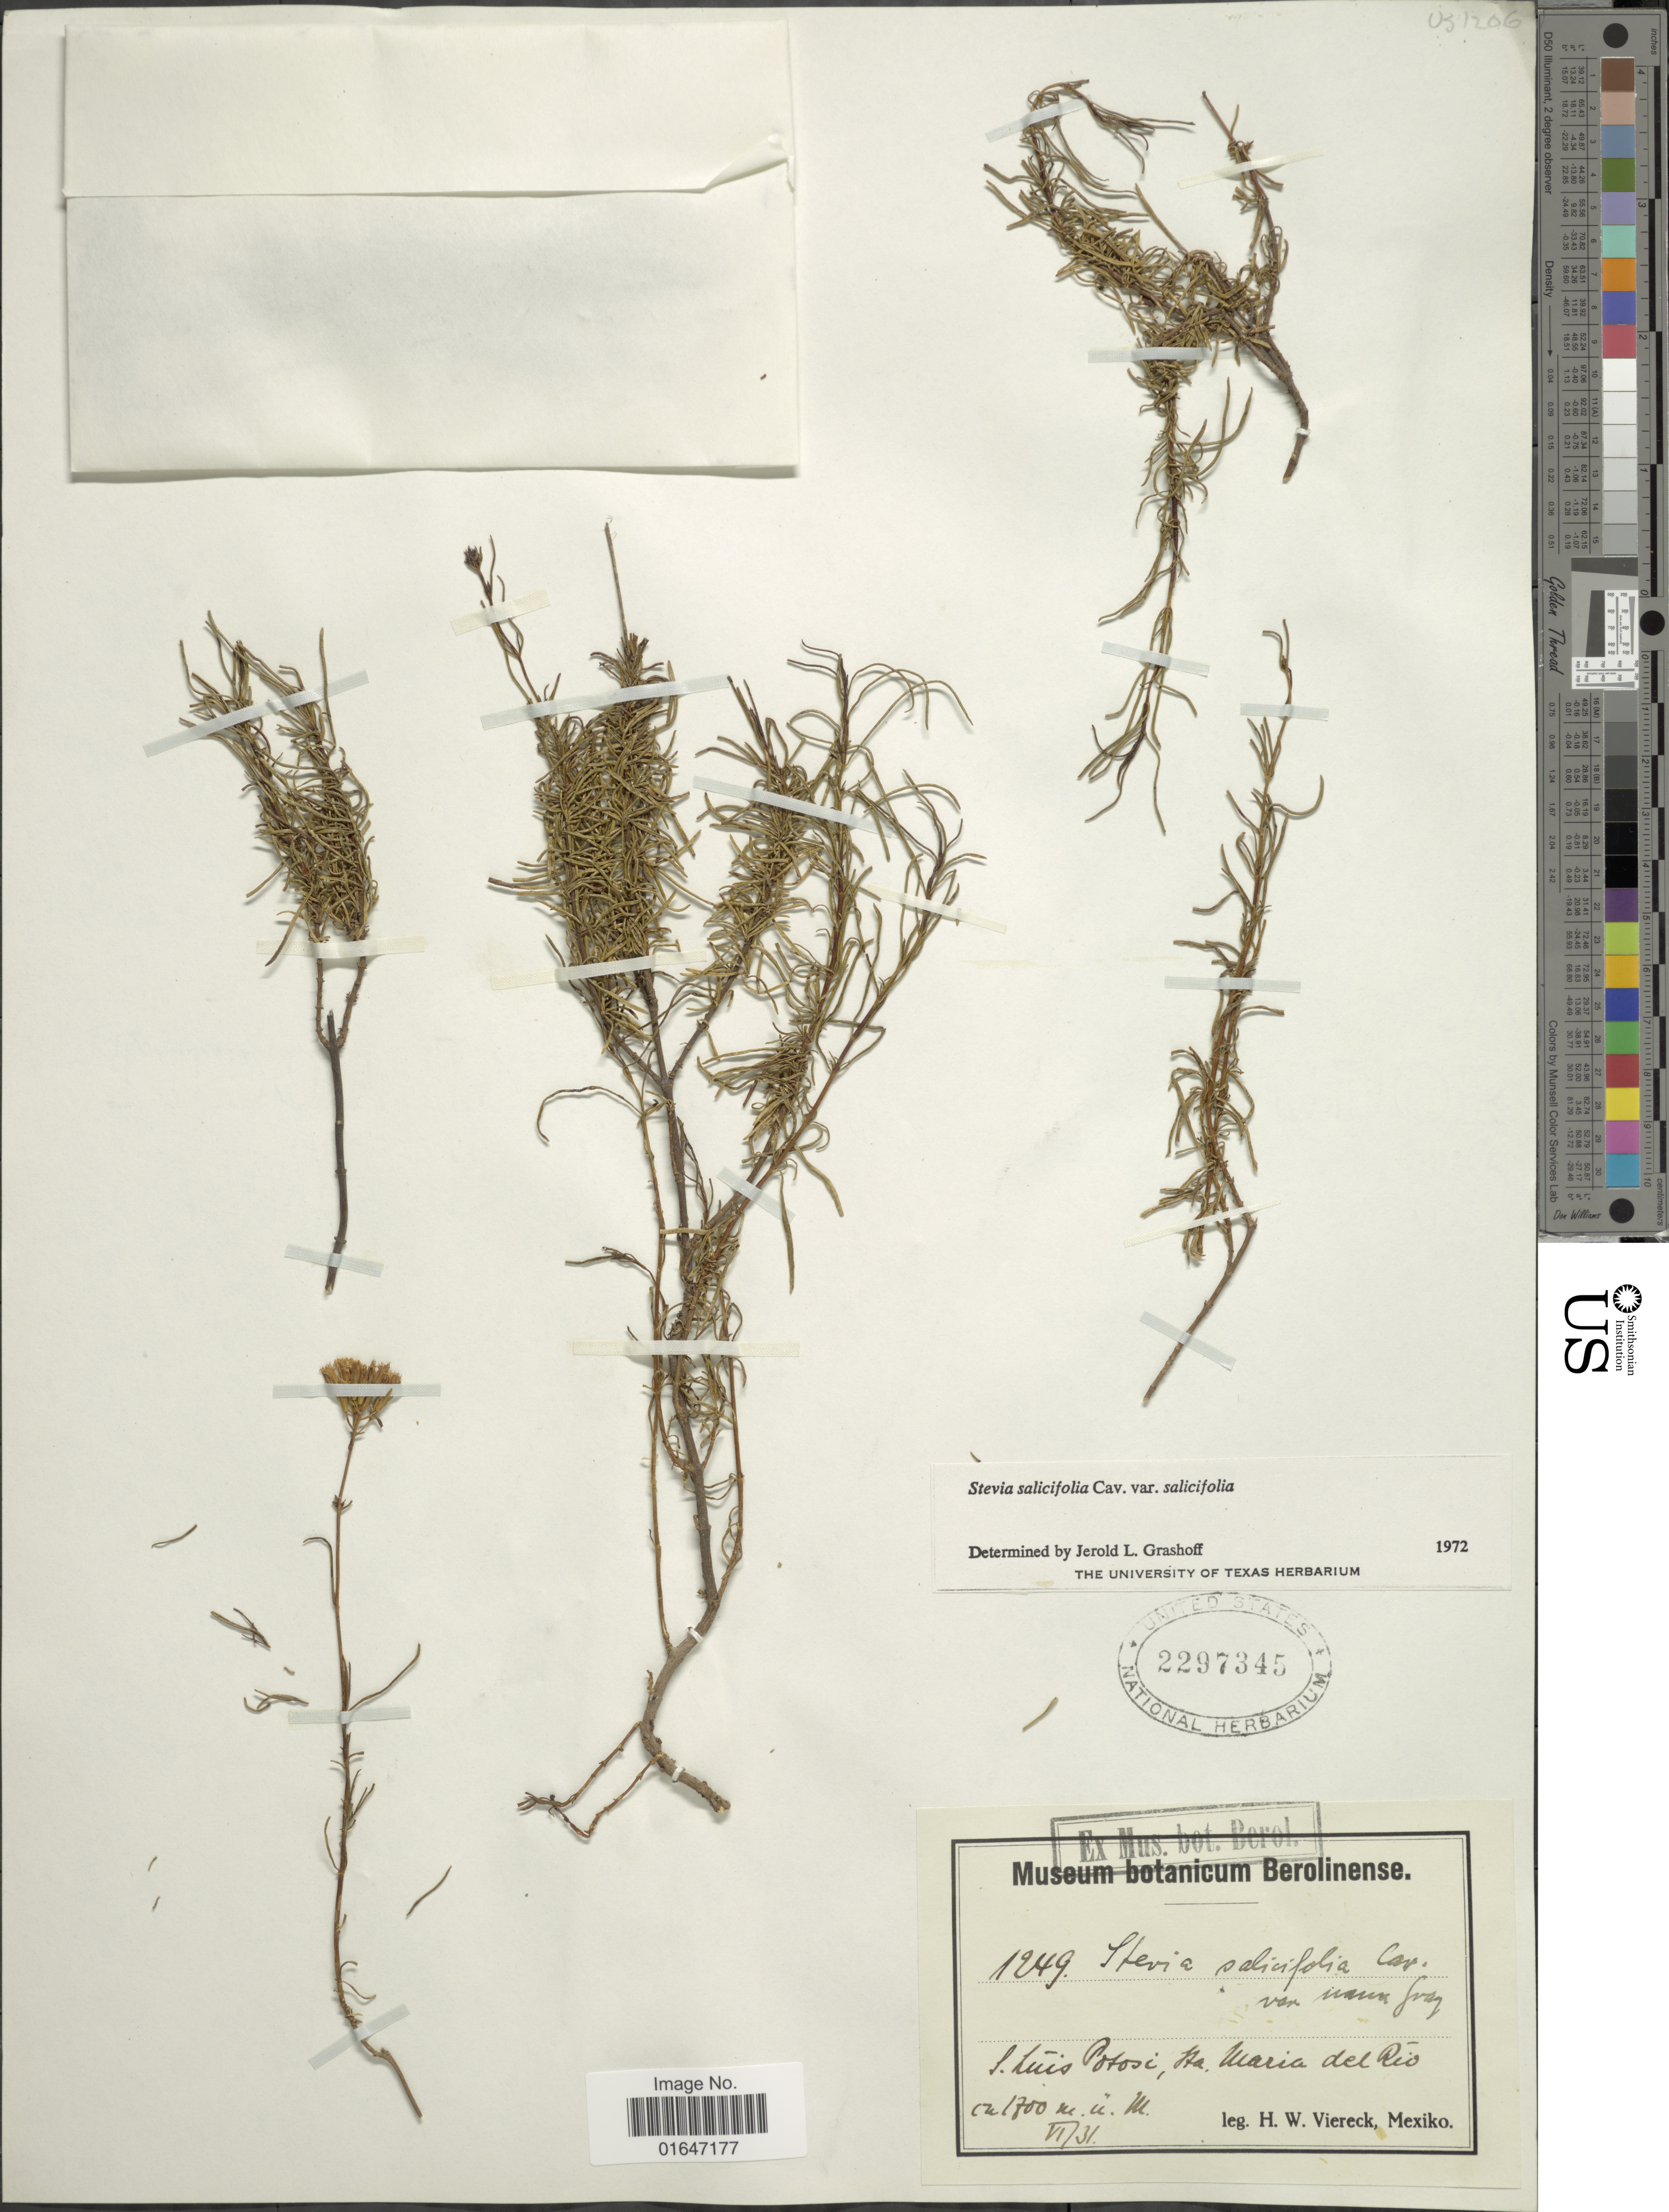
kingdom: Plantae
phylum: Tracheophyta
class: Magnoliopsida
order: Asterales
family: Asteraceae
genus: Stevia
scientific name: Stevia salicifolia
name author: Cav.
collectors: H. W. Viereck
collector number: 1249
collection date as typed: Transcribed d/m/y: /6/31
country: Mexico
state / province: San Luis Potosí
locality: Mt, Maria del Rio.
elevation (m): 1700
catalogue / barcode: US 2297345